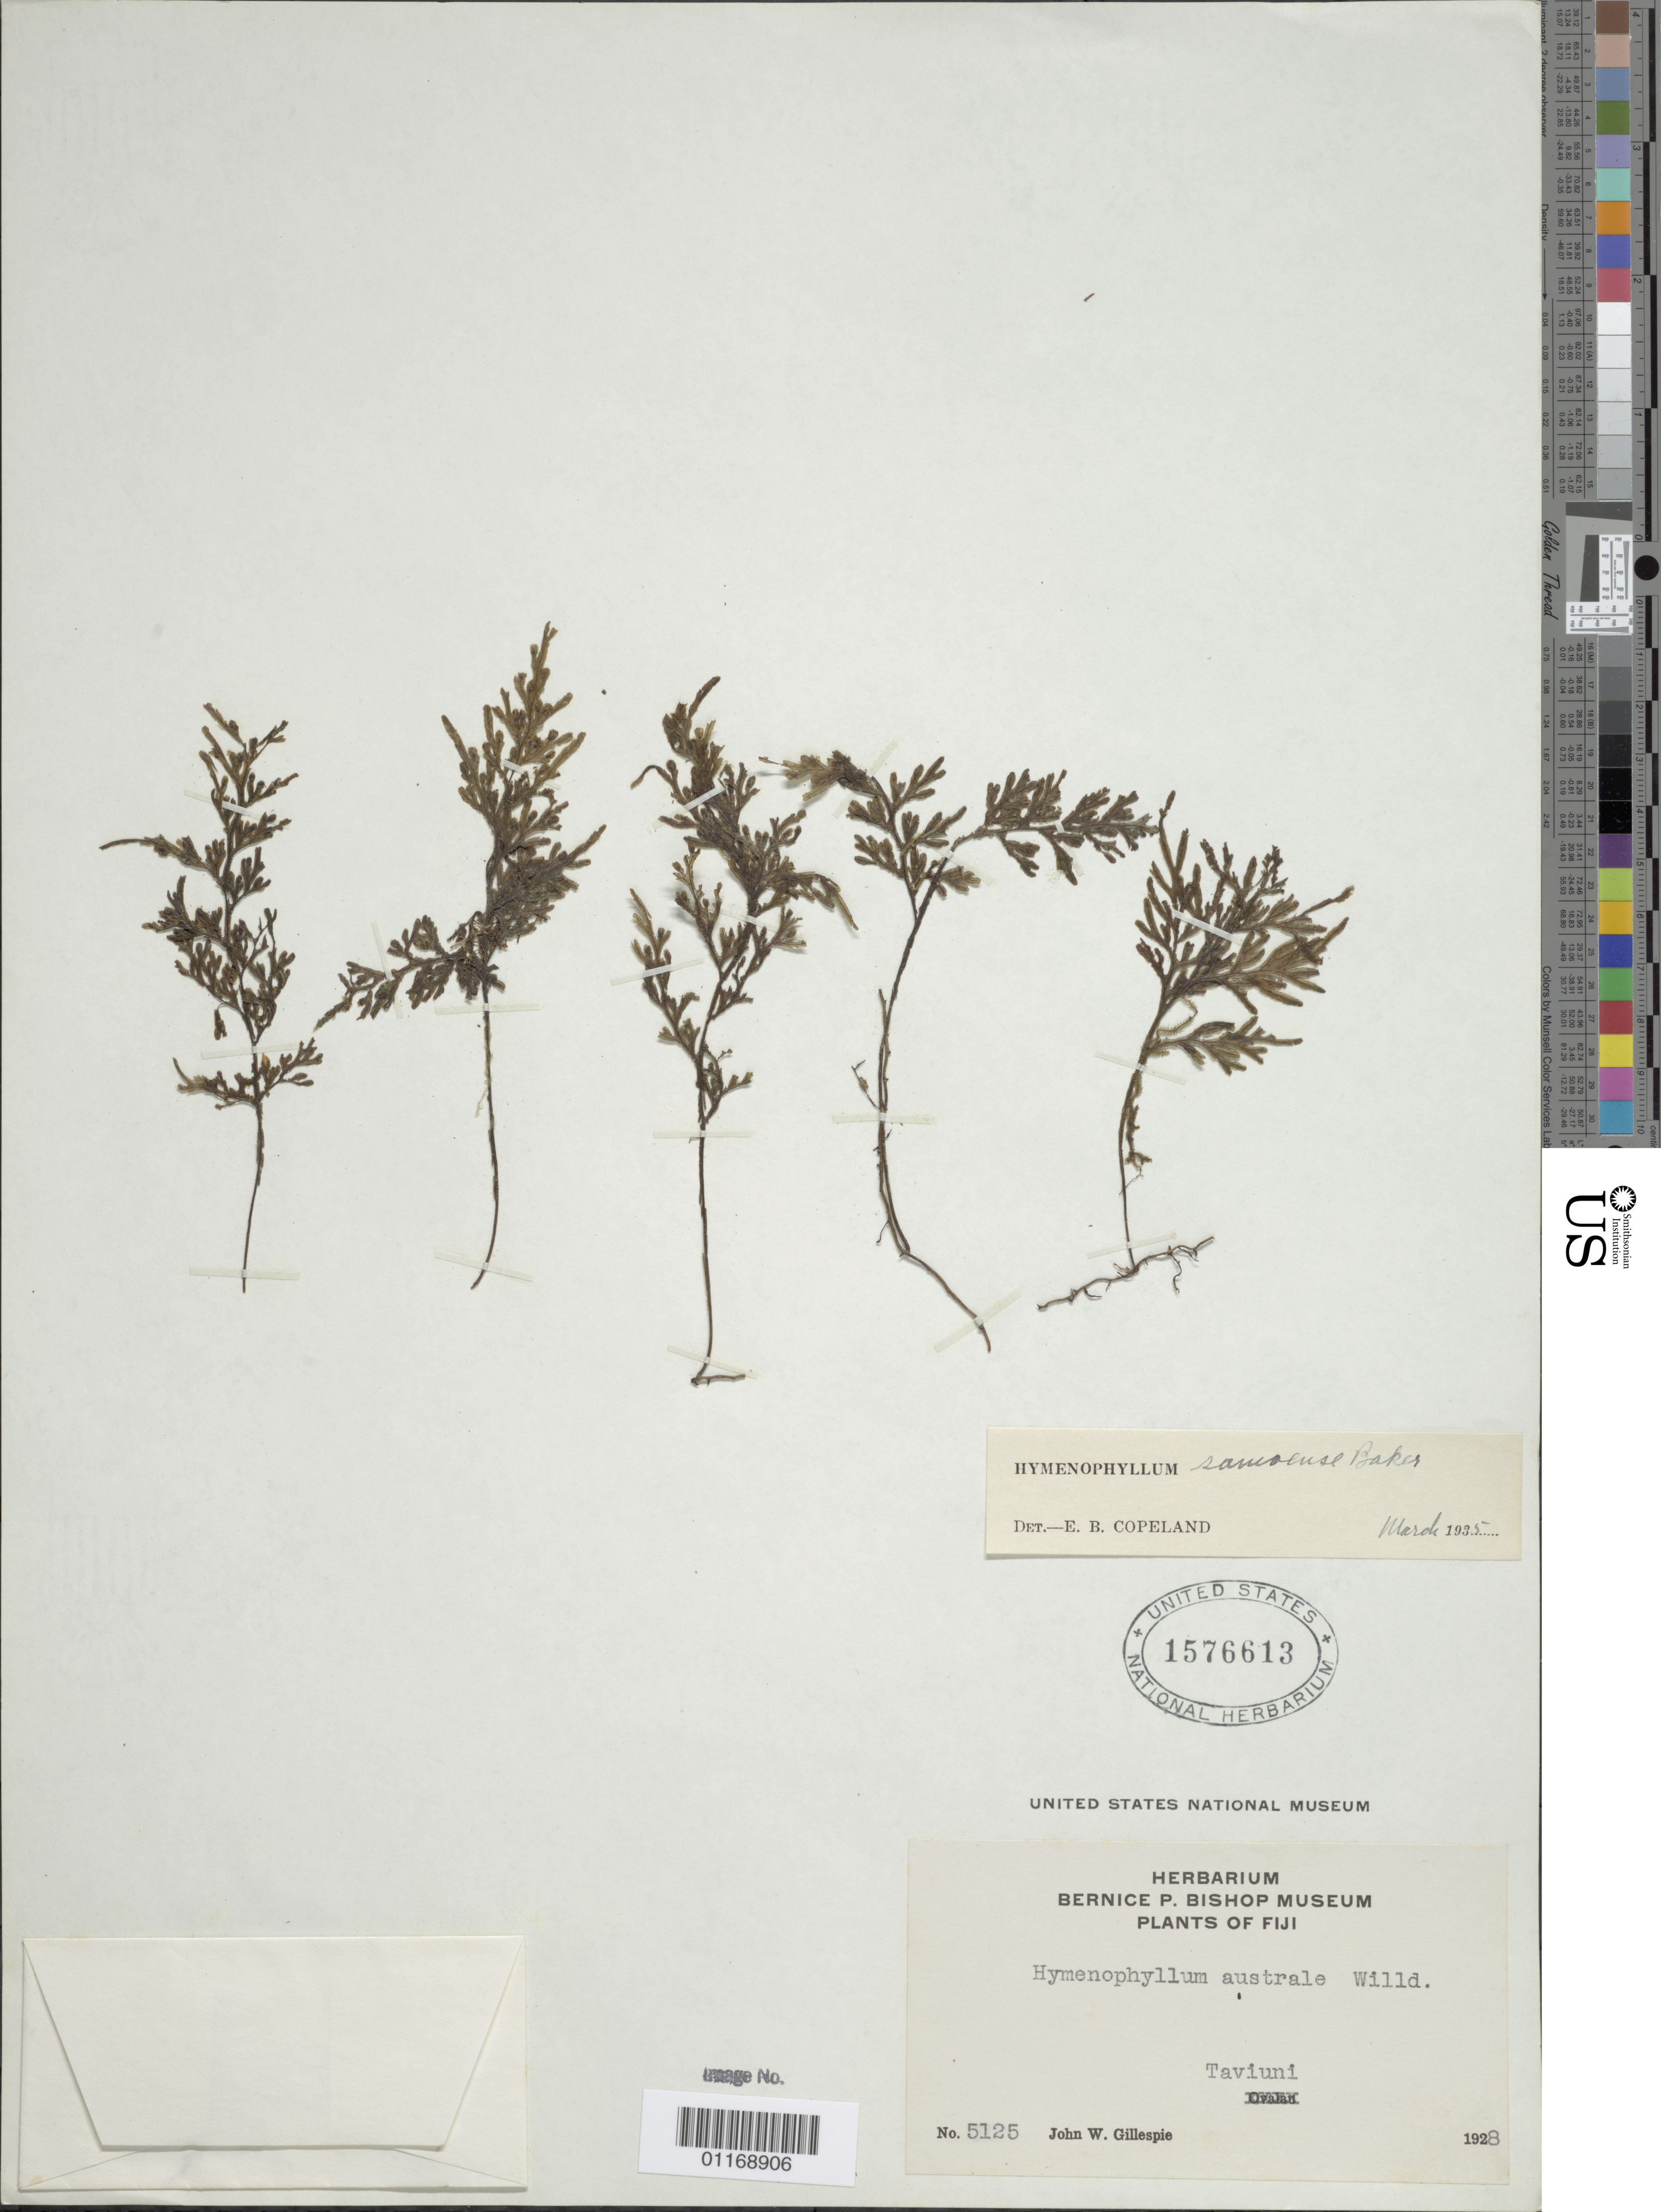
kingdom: Plantae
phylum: Tracheophyta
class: Polypodiopsida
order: Hymenophyllales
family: Hymenophyllaceae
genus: Hymenophyllum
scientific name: Hymenophyllum samoense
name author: Baker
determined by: Copeland, E. B.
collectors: J. W. Gillespie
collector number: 5125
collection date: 1928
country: Fiji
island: Taveuni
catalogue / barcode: US 1576613